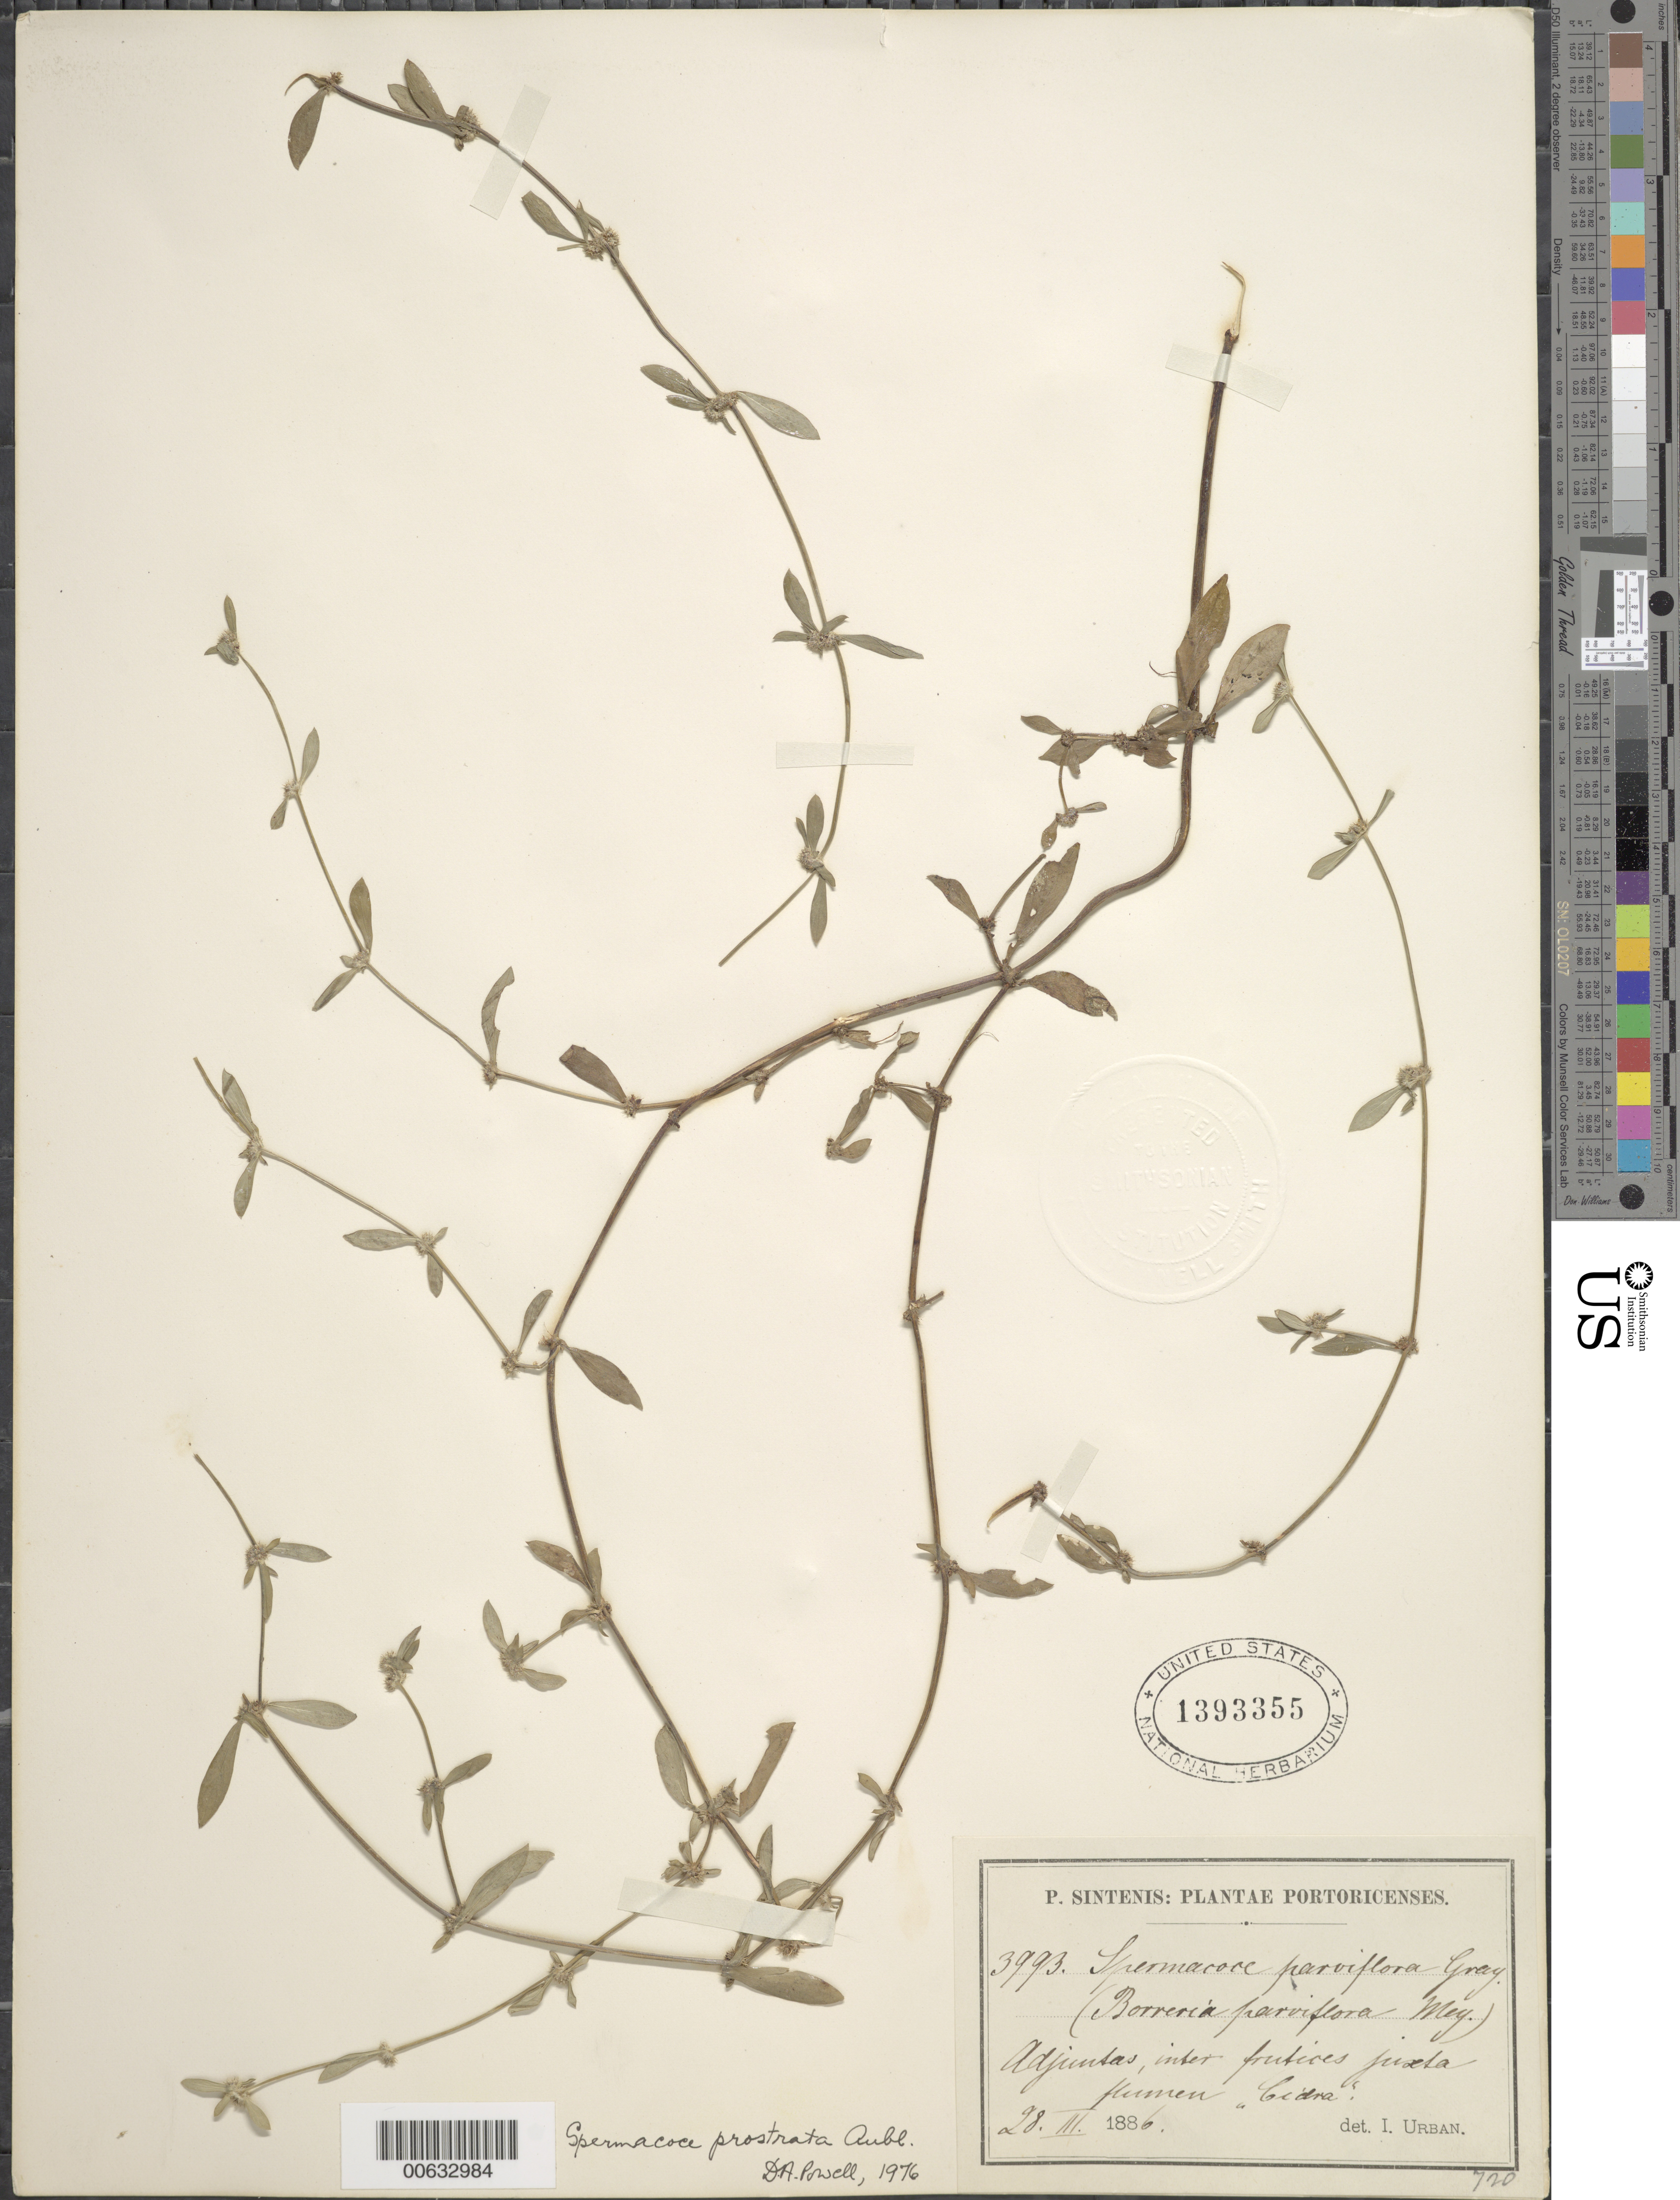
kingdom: Plantae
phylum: Tracheophyta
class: Magnoliopsida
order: Gentianales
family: Rubiaceae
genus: Spermacoce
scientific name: Spermacoce prostrata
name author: Aubl.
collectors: P. Sintenis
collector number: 3993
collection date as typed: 28 Mar 1886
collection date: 1886-03-28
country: Puerto Rico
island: Greater Antilles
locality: Adjuntas, inter frutices juxta flumen Ciedra.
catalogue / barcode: US 1393355